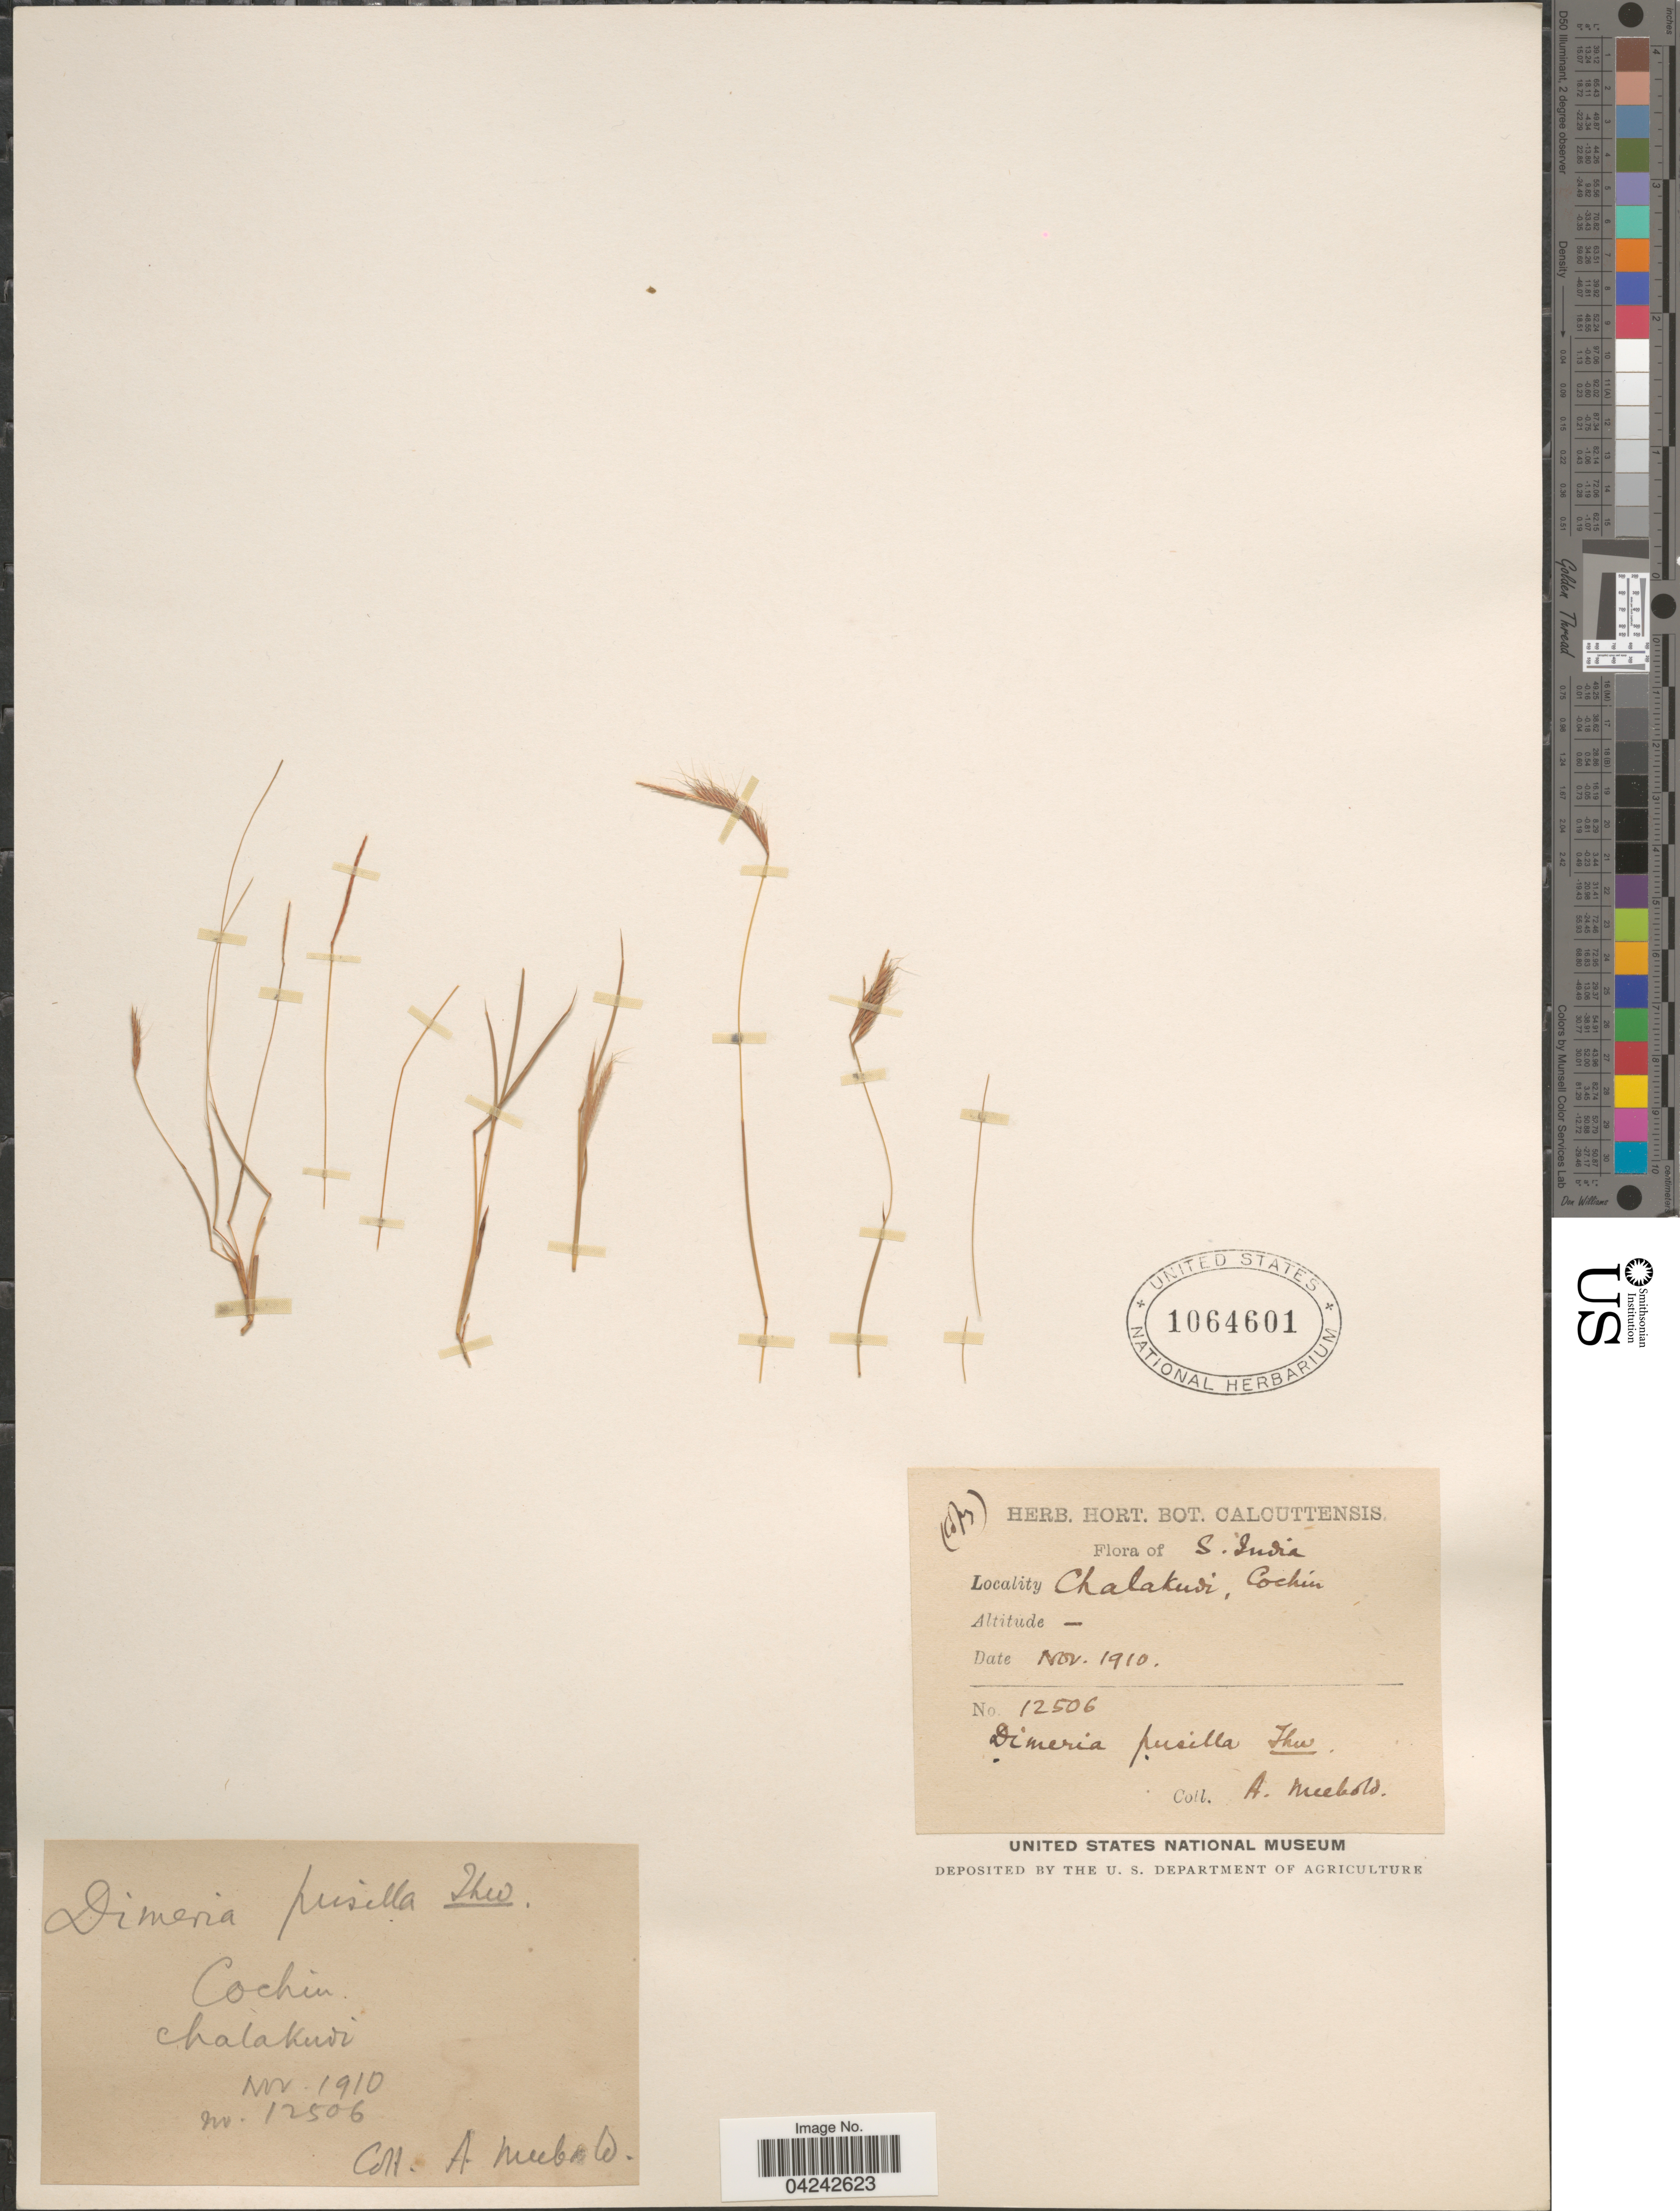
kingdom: Plantae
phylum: Tracheophyta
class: Liliopsida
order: Poales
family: Poaceae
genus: Dimeria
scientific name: Dimeria avenacea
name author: (Retz.) C.E.C. Fisch.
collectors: A. Meebold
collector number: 12506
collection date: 1910-11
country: India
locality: S. India. Chalakudi, Cochin.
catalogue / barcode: US 1064601